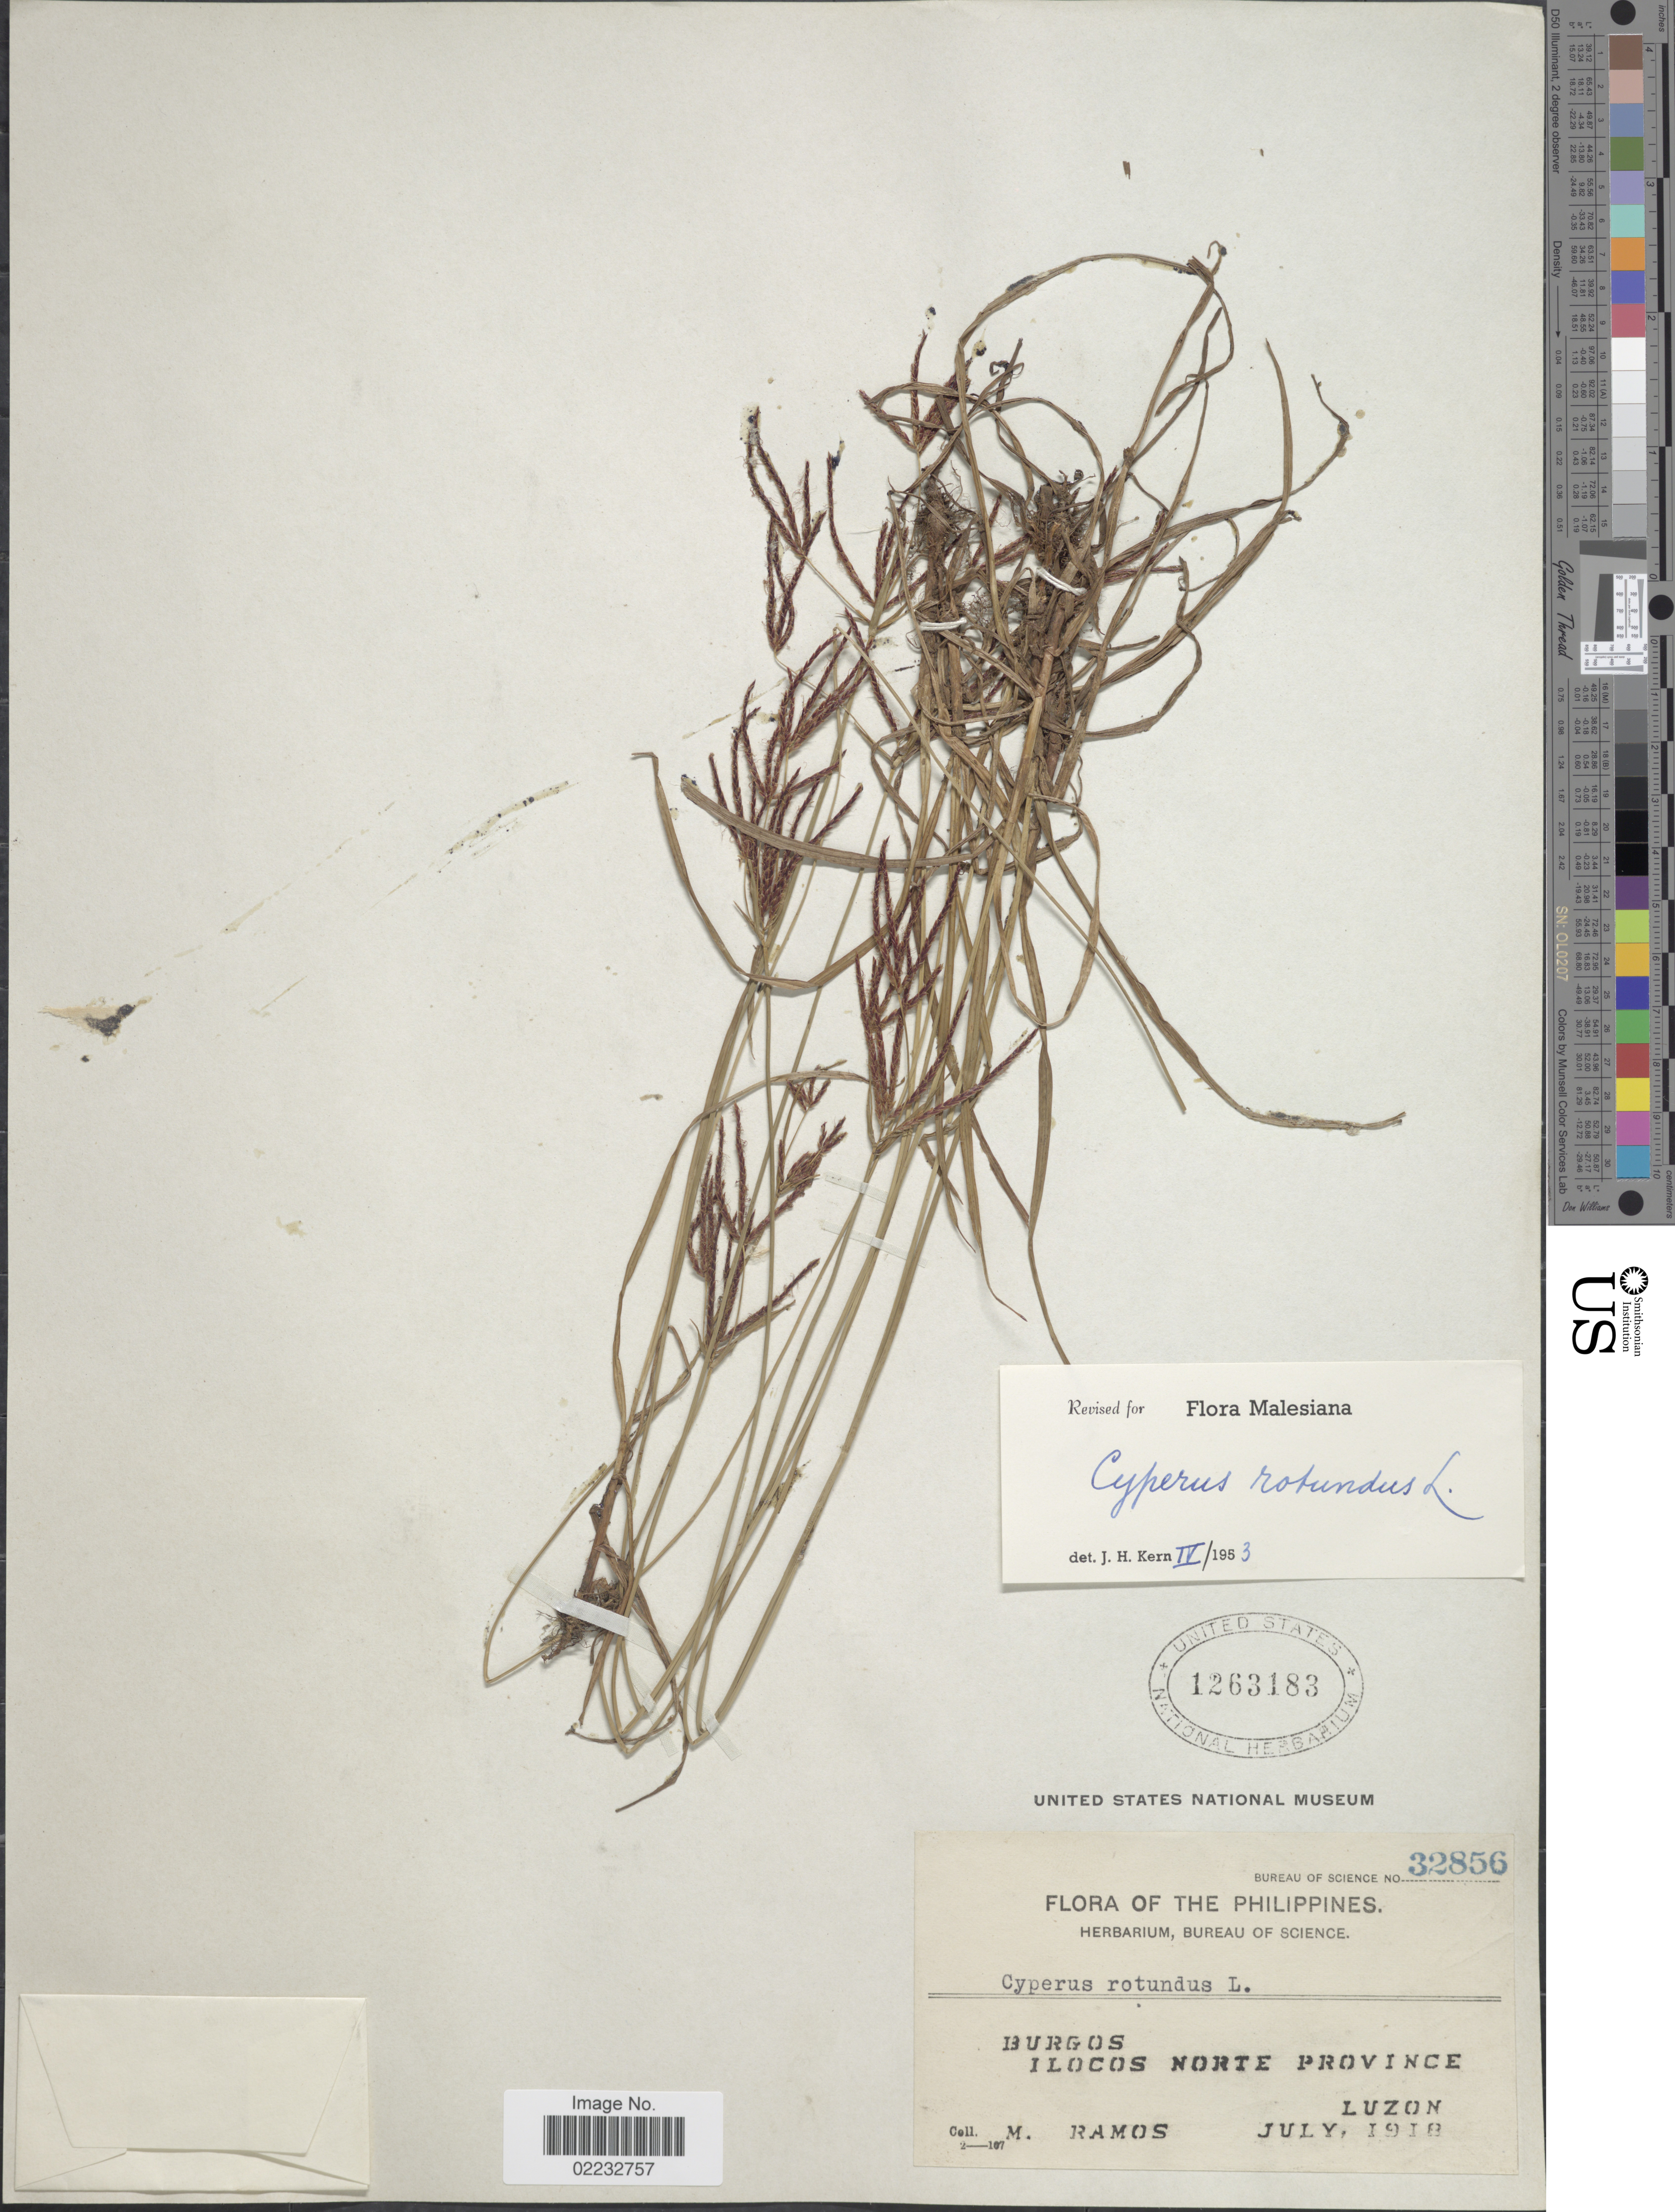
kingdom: Plantae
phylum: Tracheophyta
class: Liliopsida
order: Poales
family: Cyperaceae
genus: Cyperus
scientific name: Cyperus rotundus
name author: L.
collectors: M. Ramos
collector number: Bureau of Science 32856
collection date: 1918-07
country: Philippines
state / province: Ilocos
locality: Burgos. Ilocos Norte Province. Luzon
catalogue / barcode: US 1263183